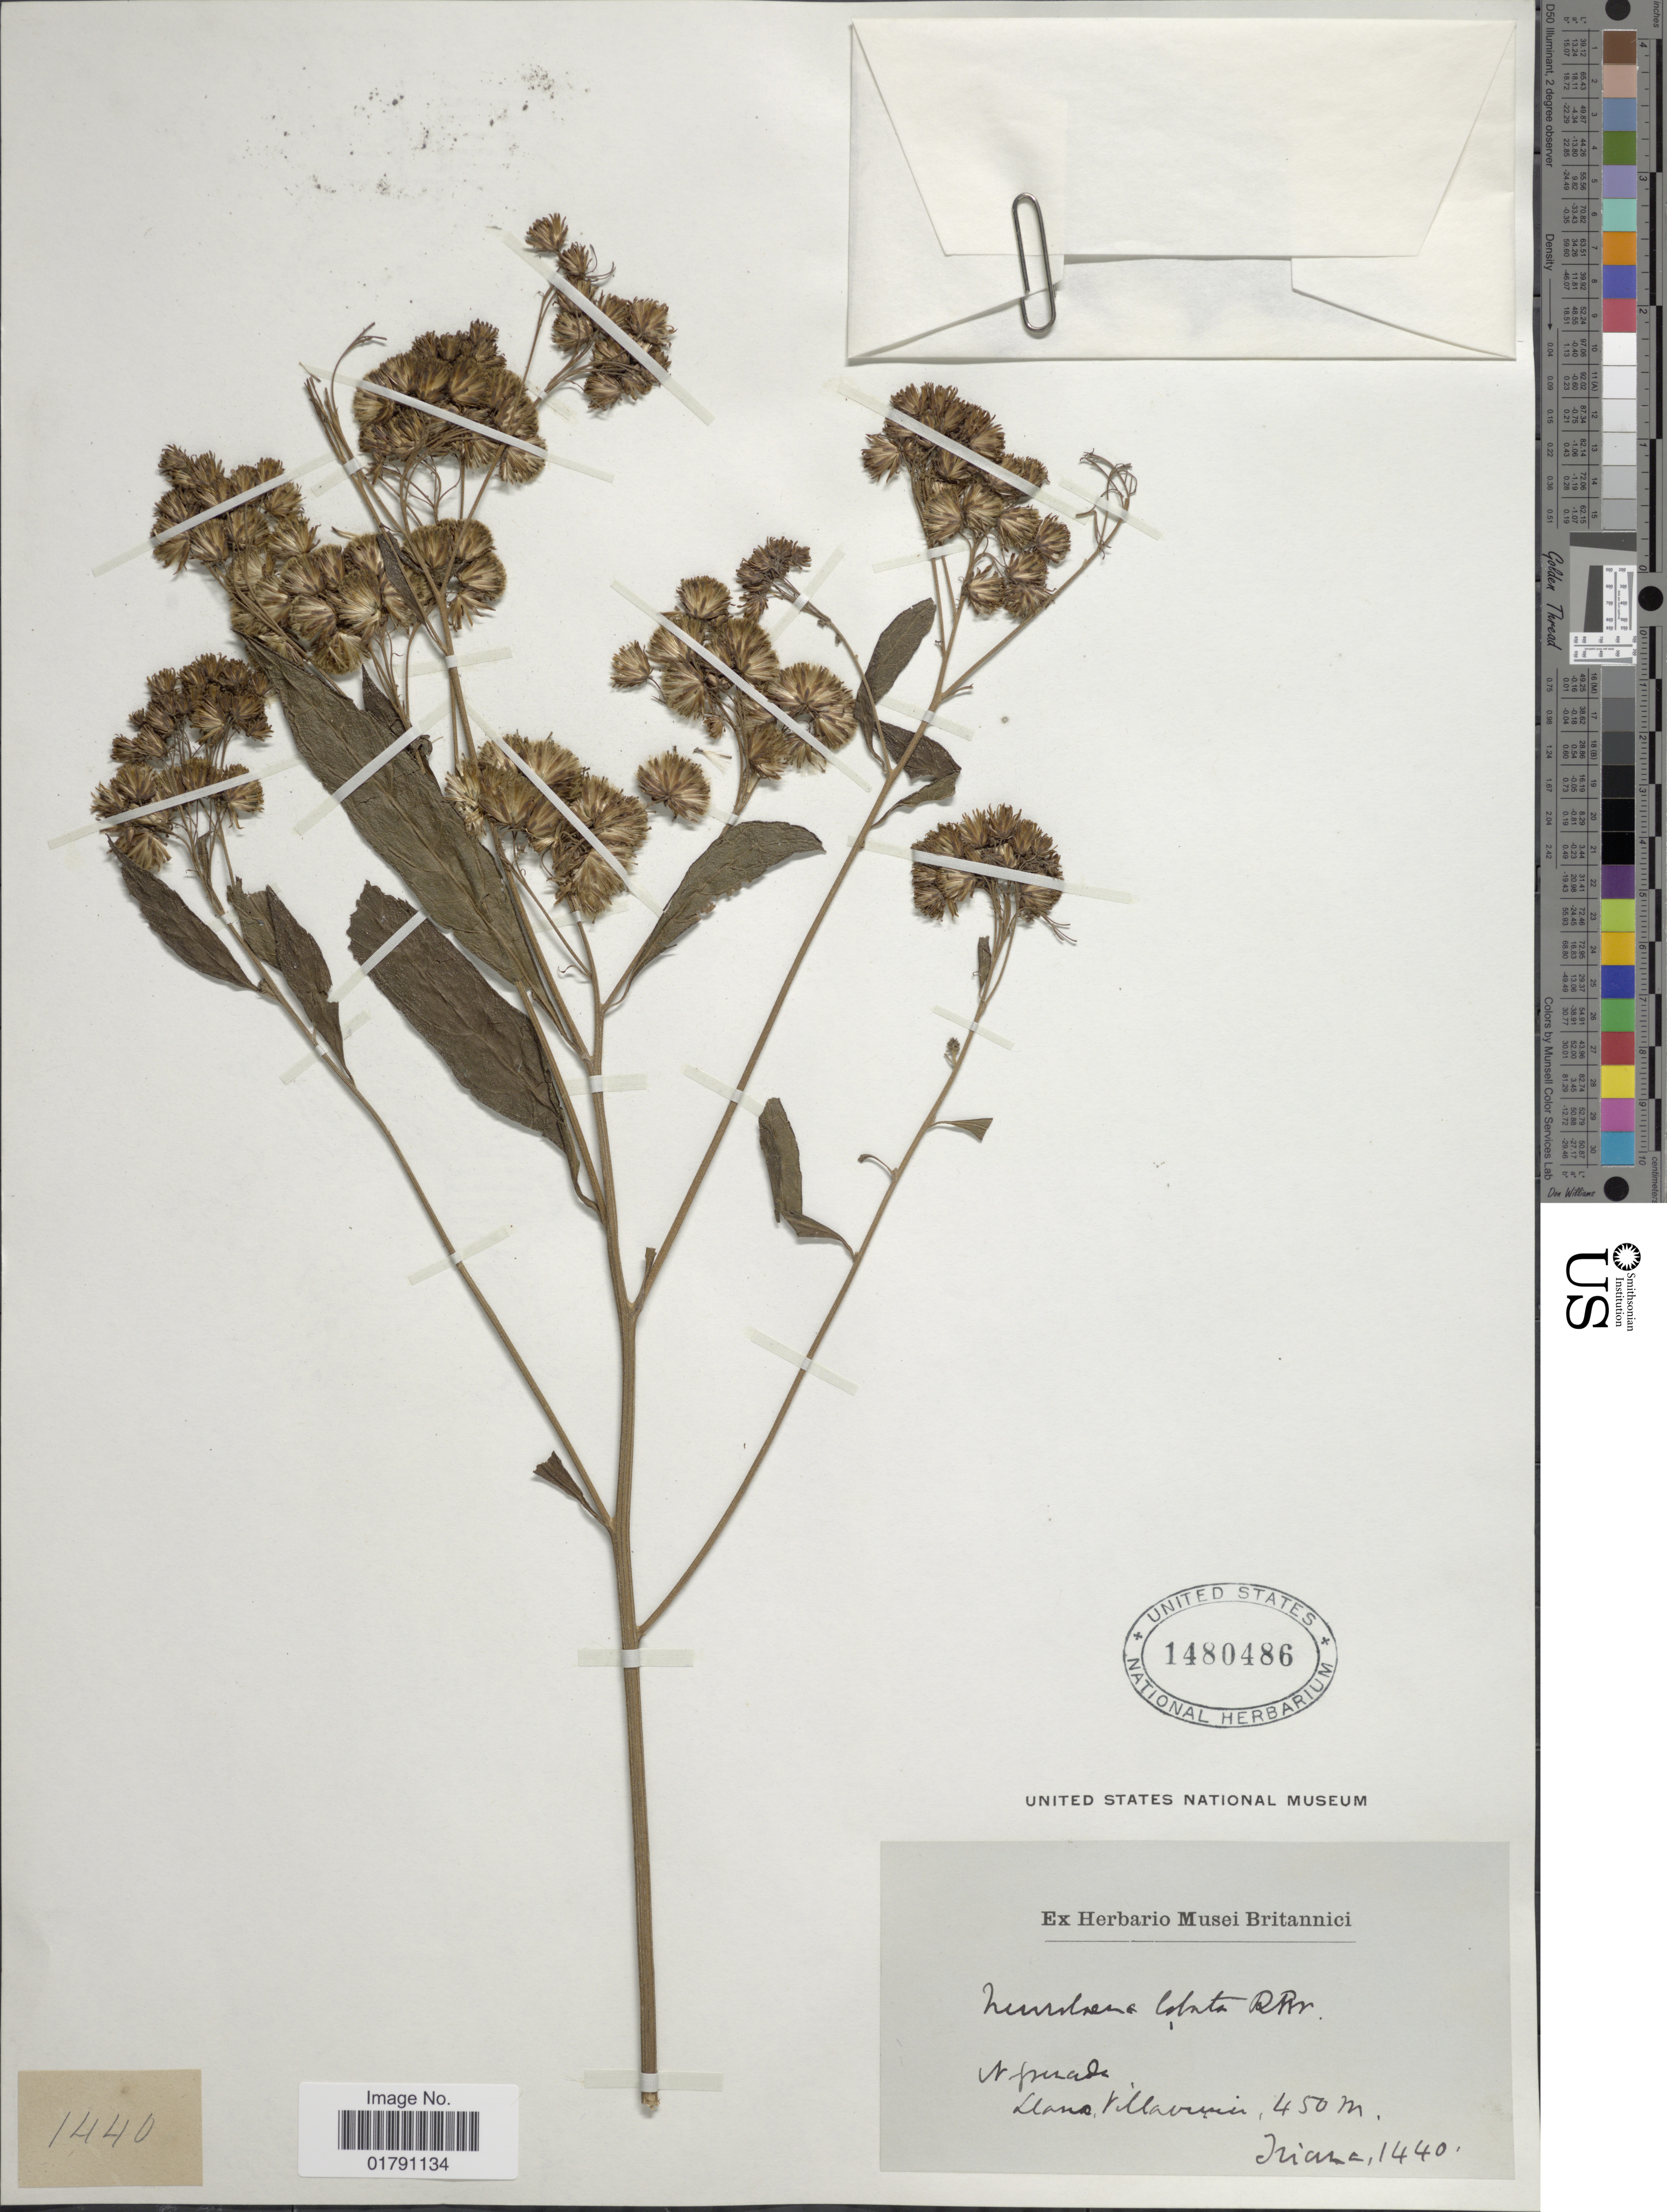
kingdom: Plantae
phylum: Tracheophyta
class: Magnoliopsida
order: Asterales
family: Asteraceae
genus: Neurolaena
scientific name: Neurolaena lobata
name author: (L.) R. Br. ex Cass.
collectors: Triana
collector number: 1440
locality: N. Grenada, Llano Villaviceno [interpreted]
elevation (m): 450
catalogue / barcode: US 1480486